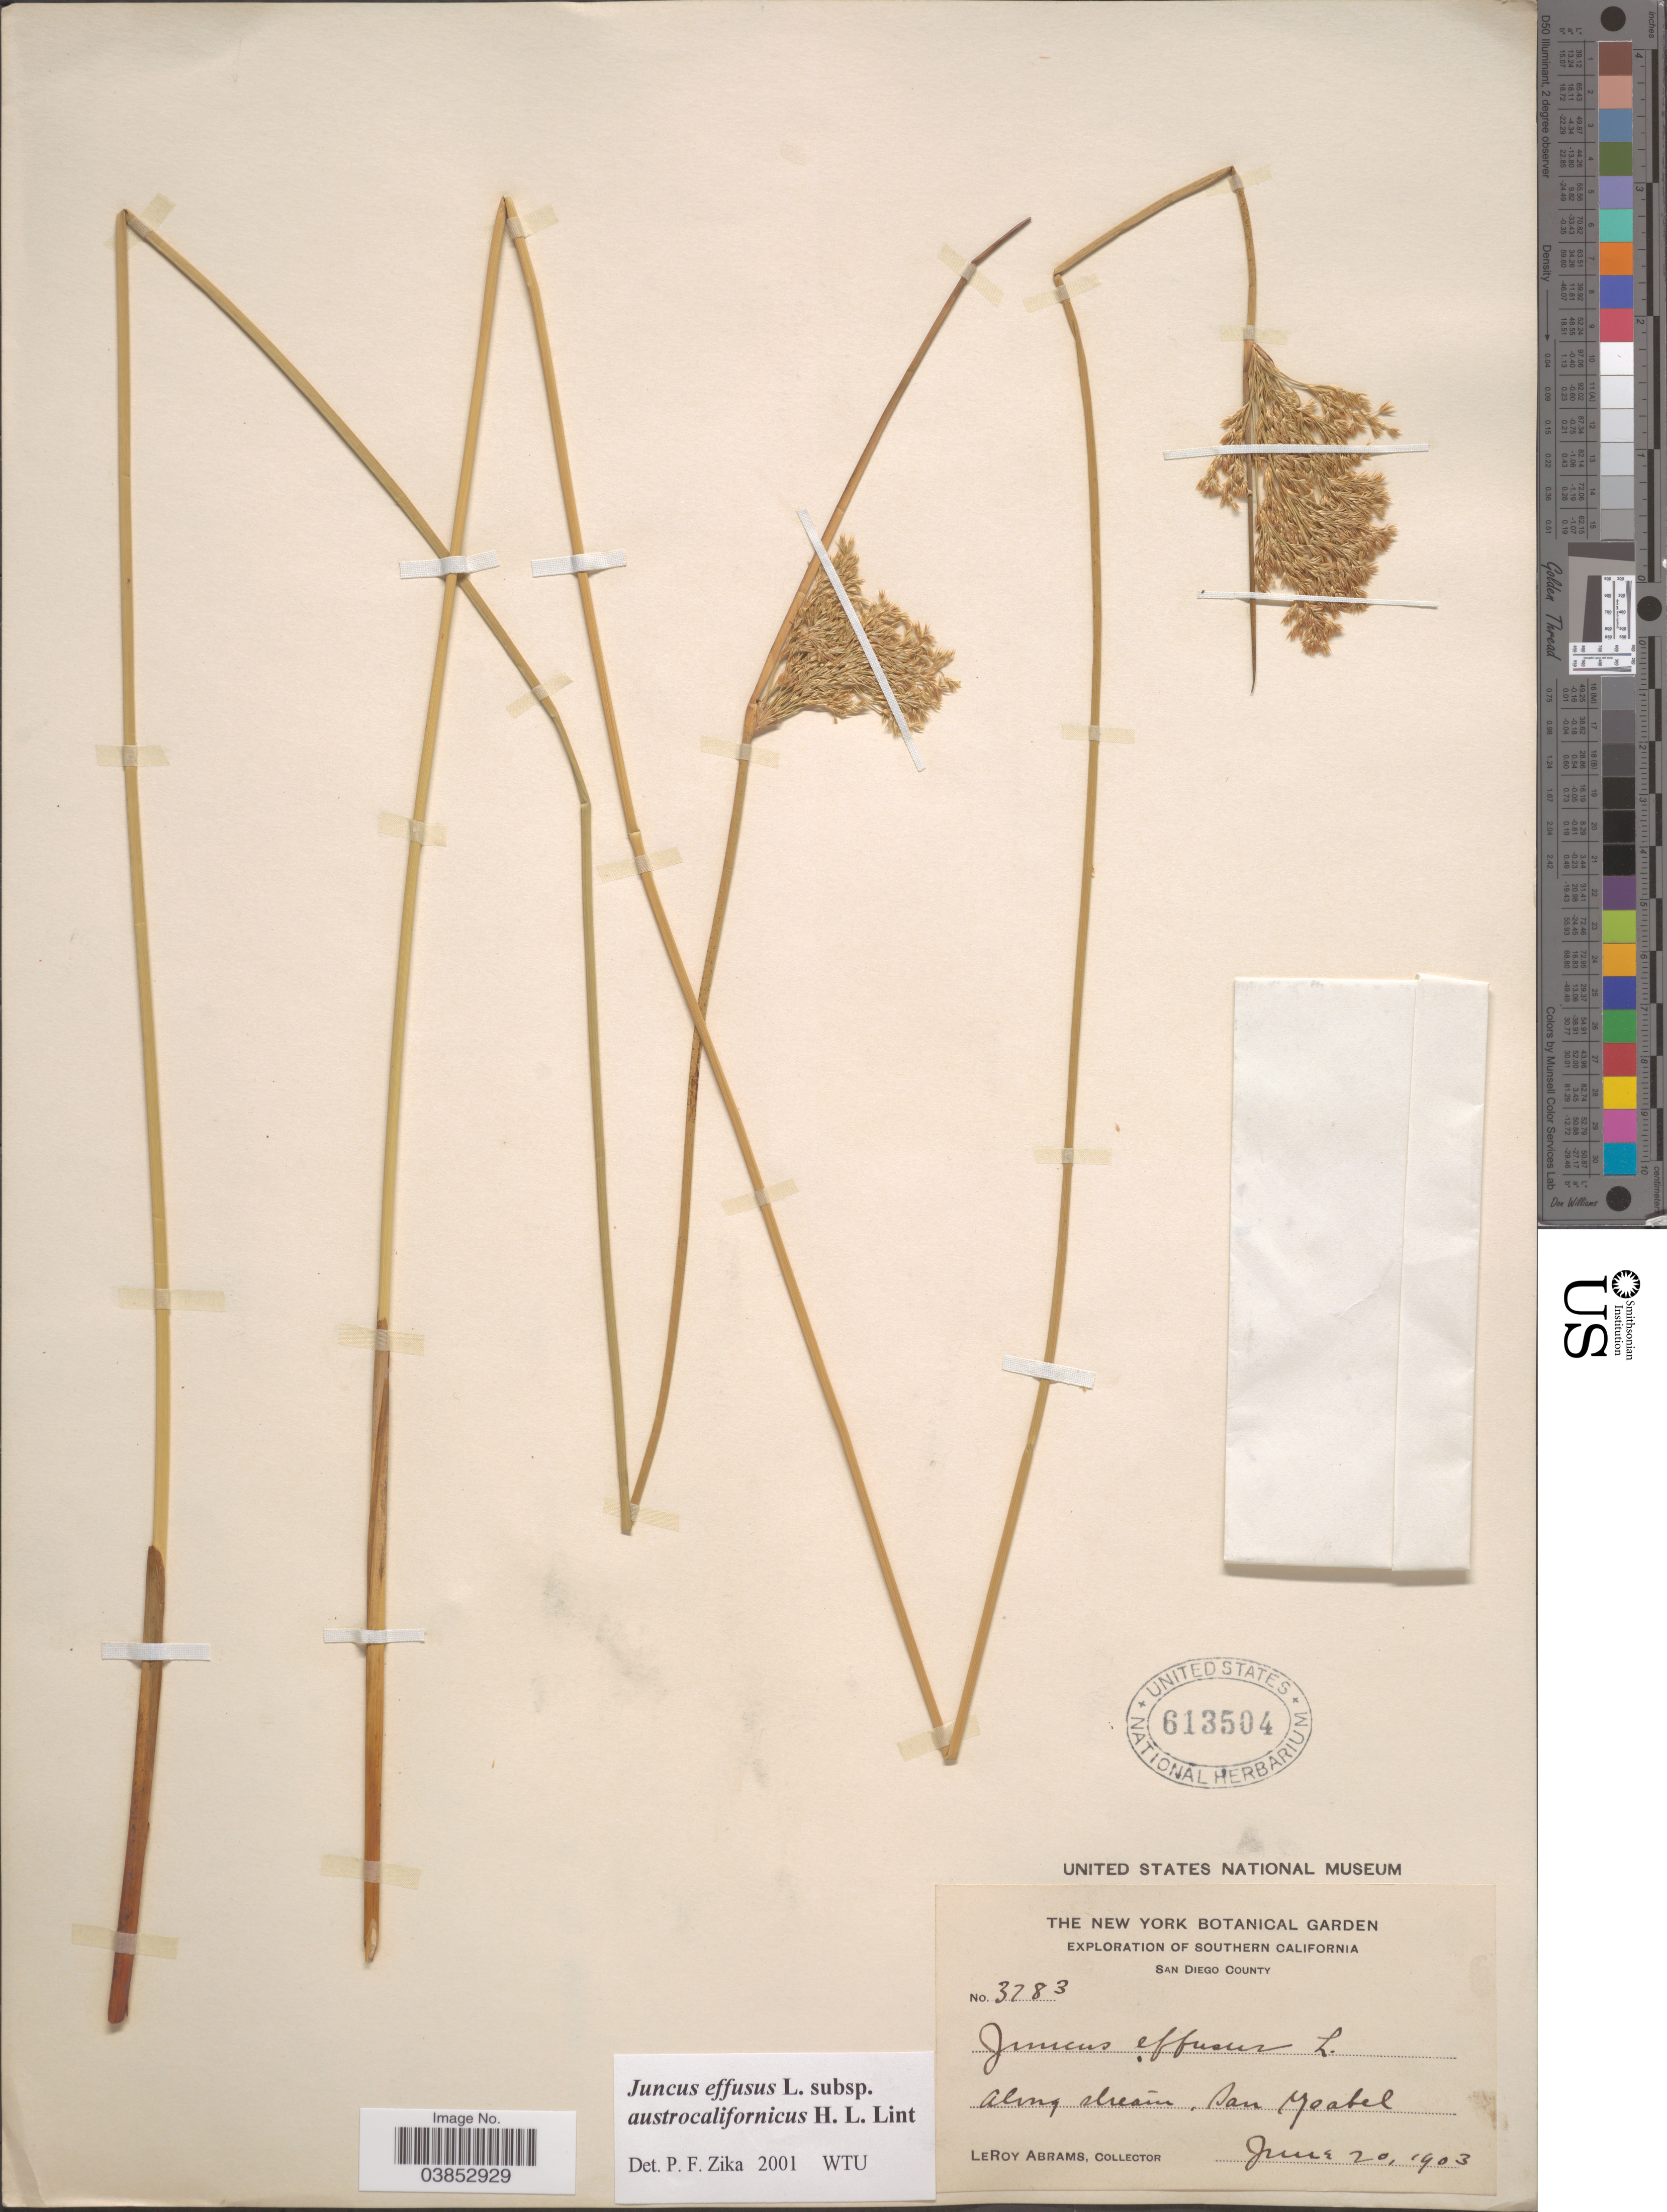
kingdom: Plantae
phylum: Tracheophyta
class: Liliopsida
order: Poales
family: Juncaceae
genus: Juncus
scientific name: Juncus effusus subsp. austrocalifornicus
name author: Lint ex Zika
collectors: L. Abrams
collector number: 3783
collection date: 1903-06-20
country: United States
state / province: California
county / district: San Diego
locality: Southern California. San Diego County. Along stream, San Ysabel.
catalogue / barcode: US 613504